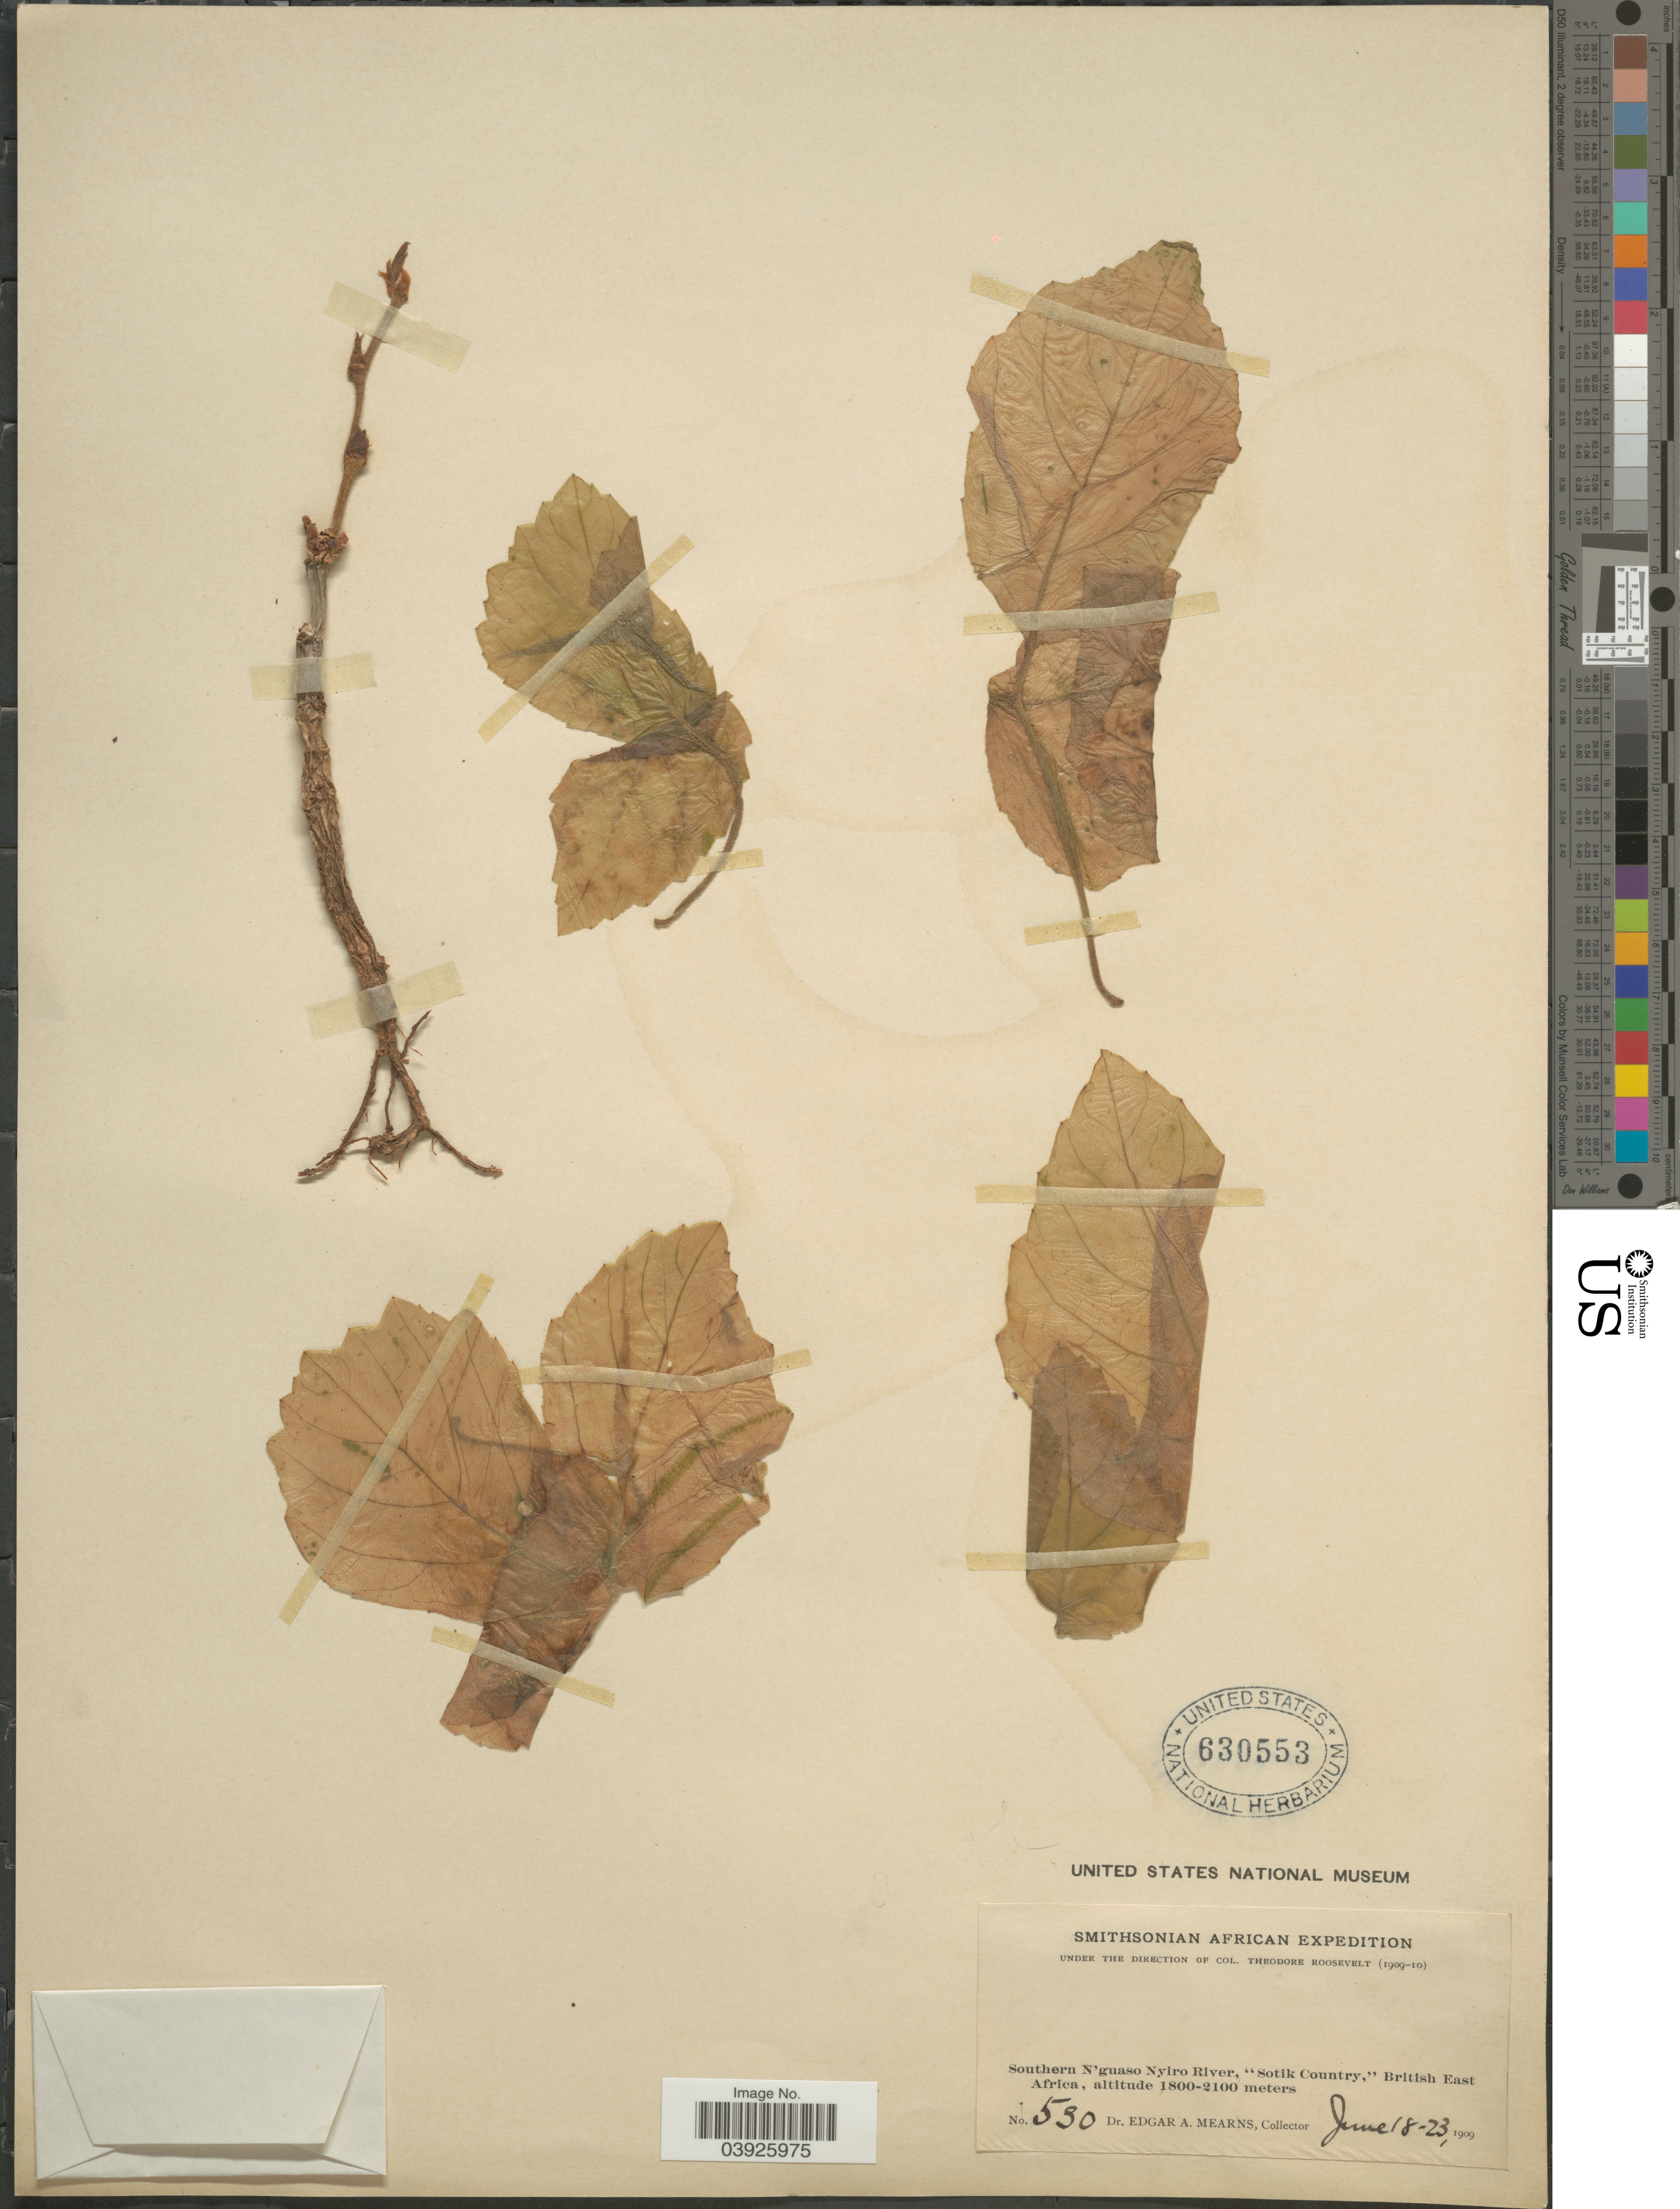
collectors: E. A. Mearns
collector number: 530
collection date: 1909-06-18/1909-06-23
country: Kenya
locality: Southern N'guaso Nyiro River, 'Sotik Country,' British East Africa.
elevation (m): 1800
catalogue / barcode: US 630553